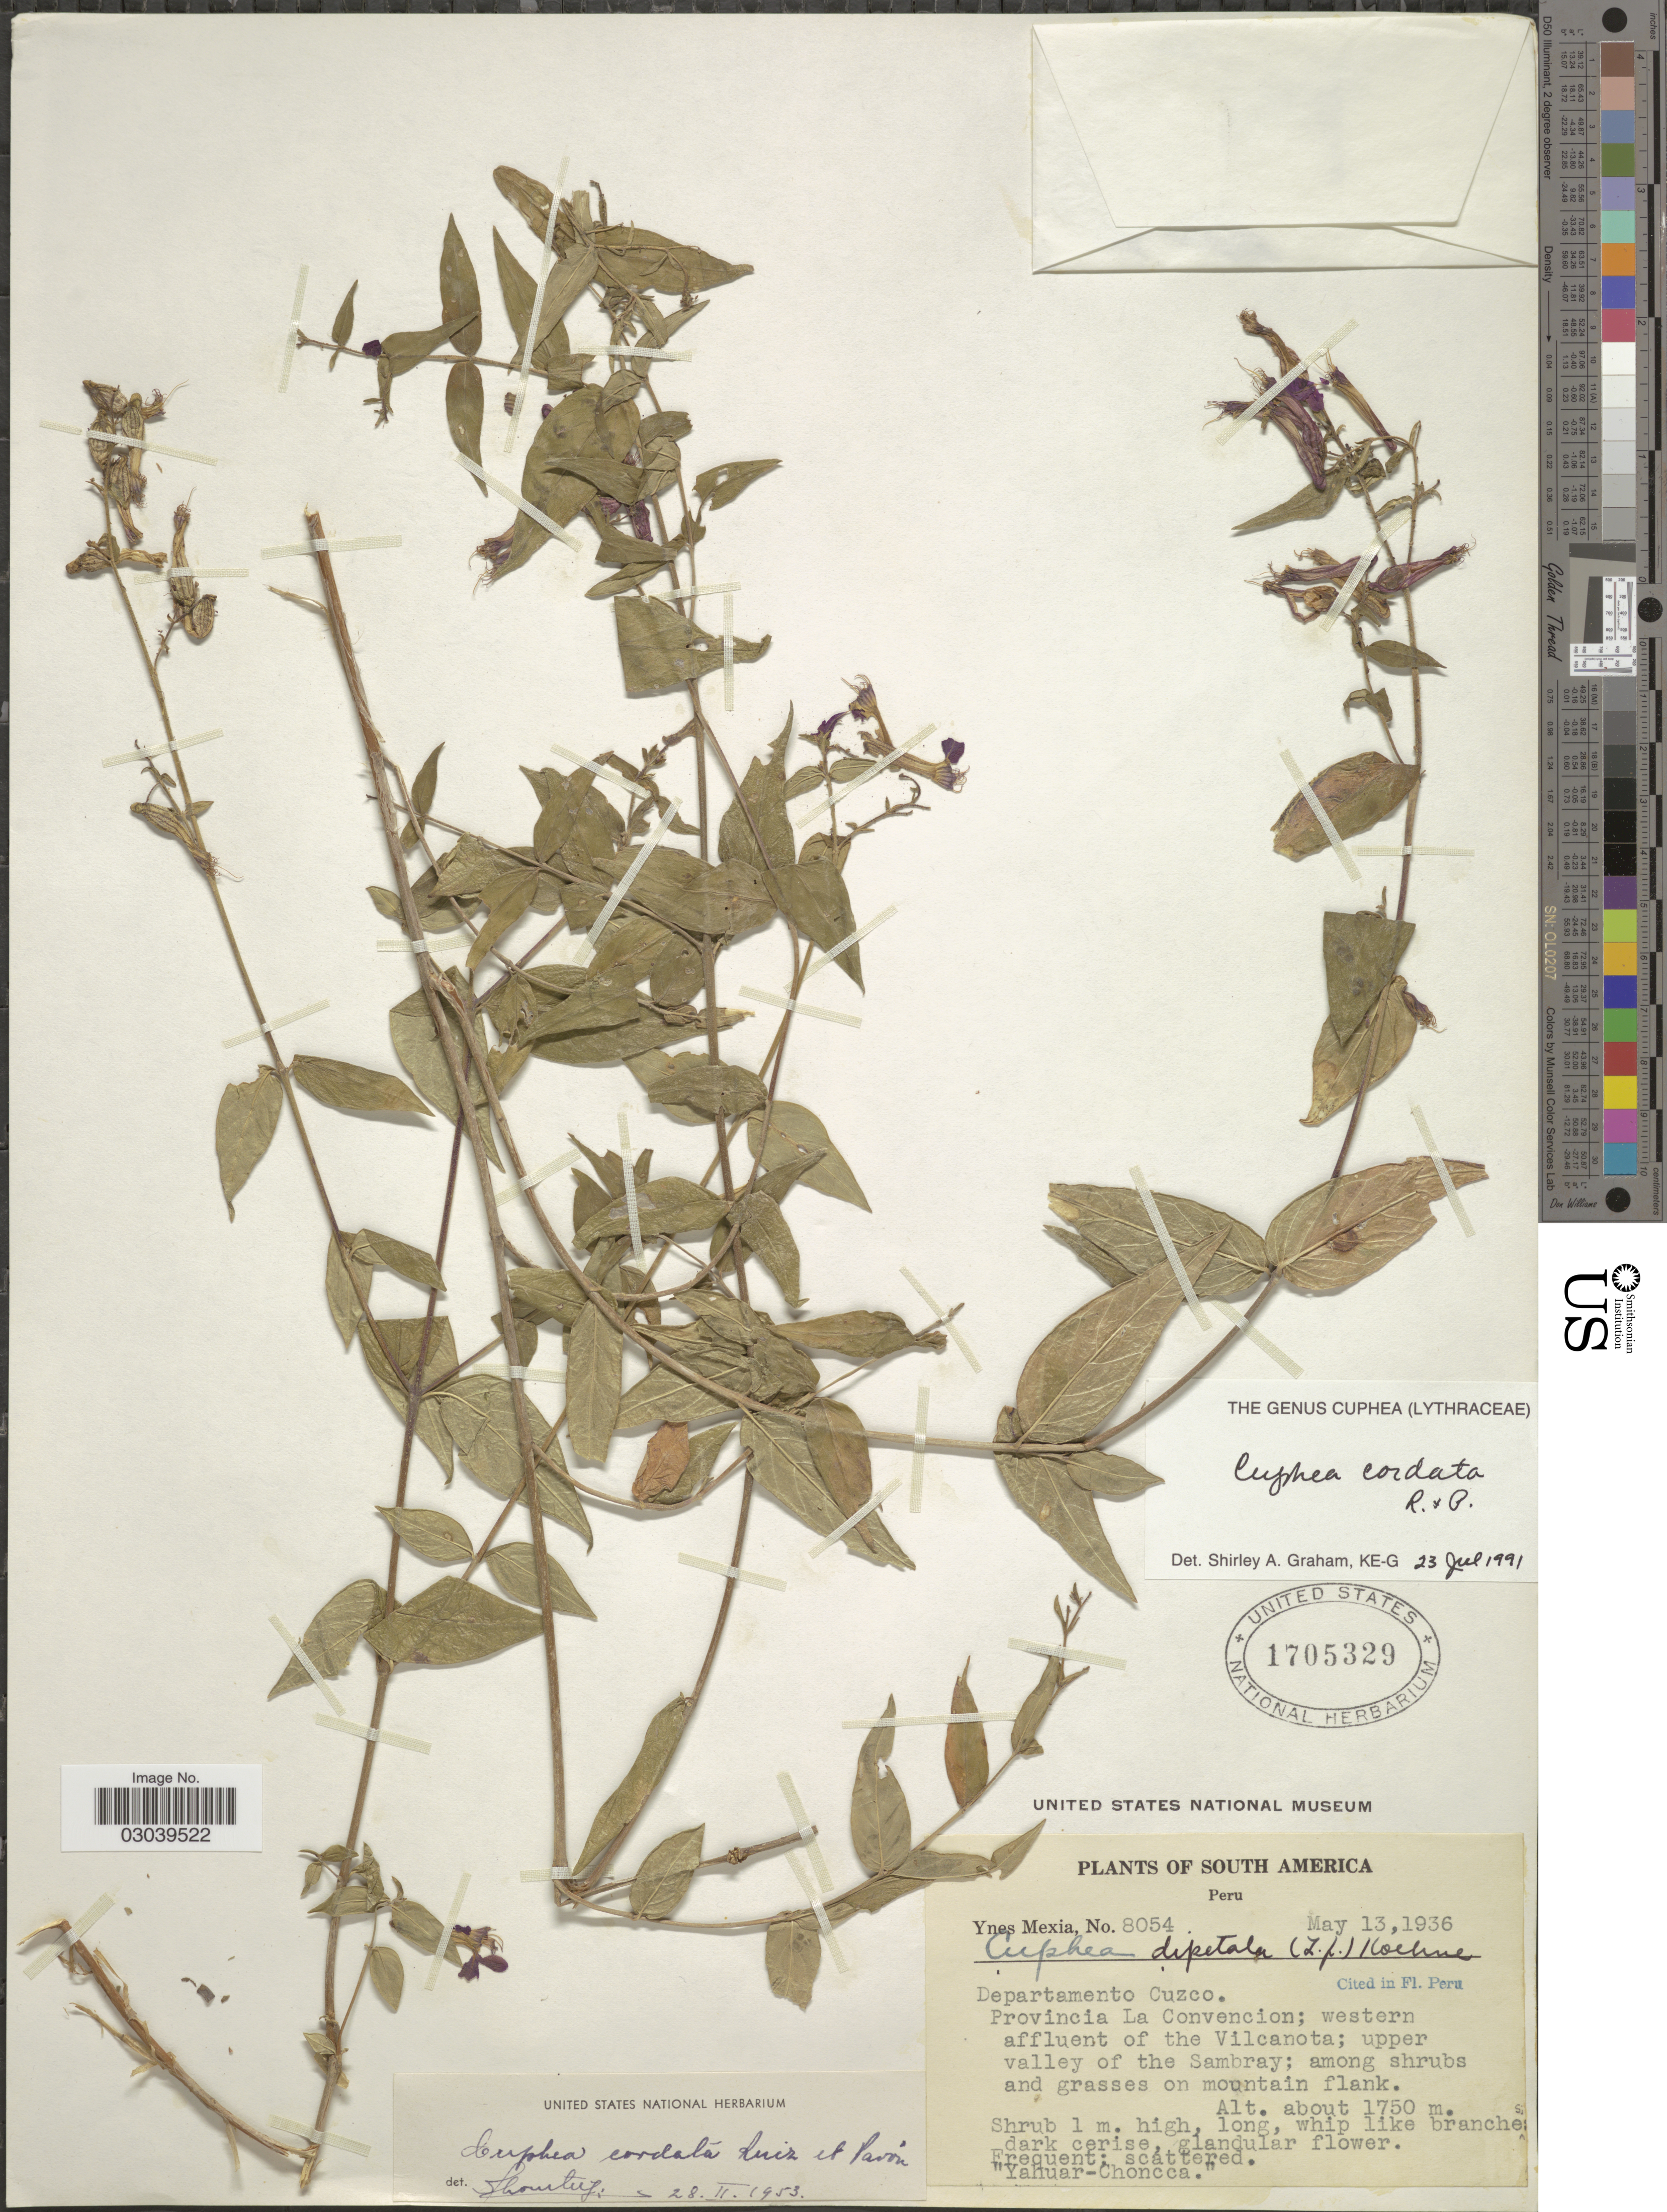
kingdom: Plantae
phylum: Tracheophyta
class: Magnoliopsida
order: Myrtales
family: Lythraceae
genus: Cuphea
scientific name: Cuphea cordata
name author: Ruiz & Pav.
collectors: Y. Mexia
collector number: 8054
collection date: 1936-05-13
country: Peru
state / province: Cusco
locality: Departamento Cuzco. Provincia La Convencion; western affluent of the Vilcanota; upper valley of the Sambray.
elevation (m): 1750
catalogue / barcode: US 1705329